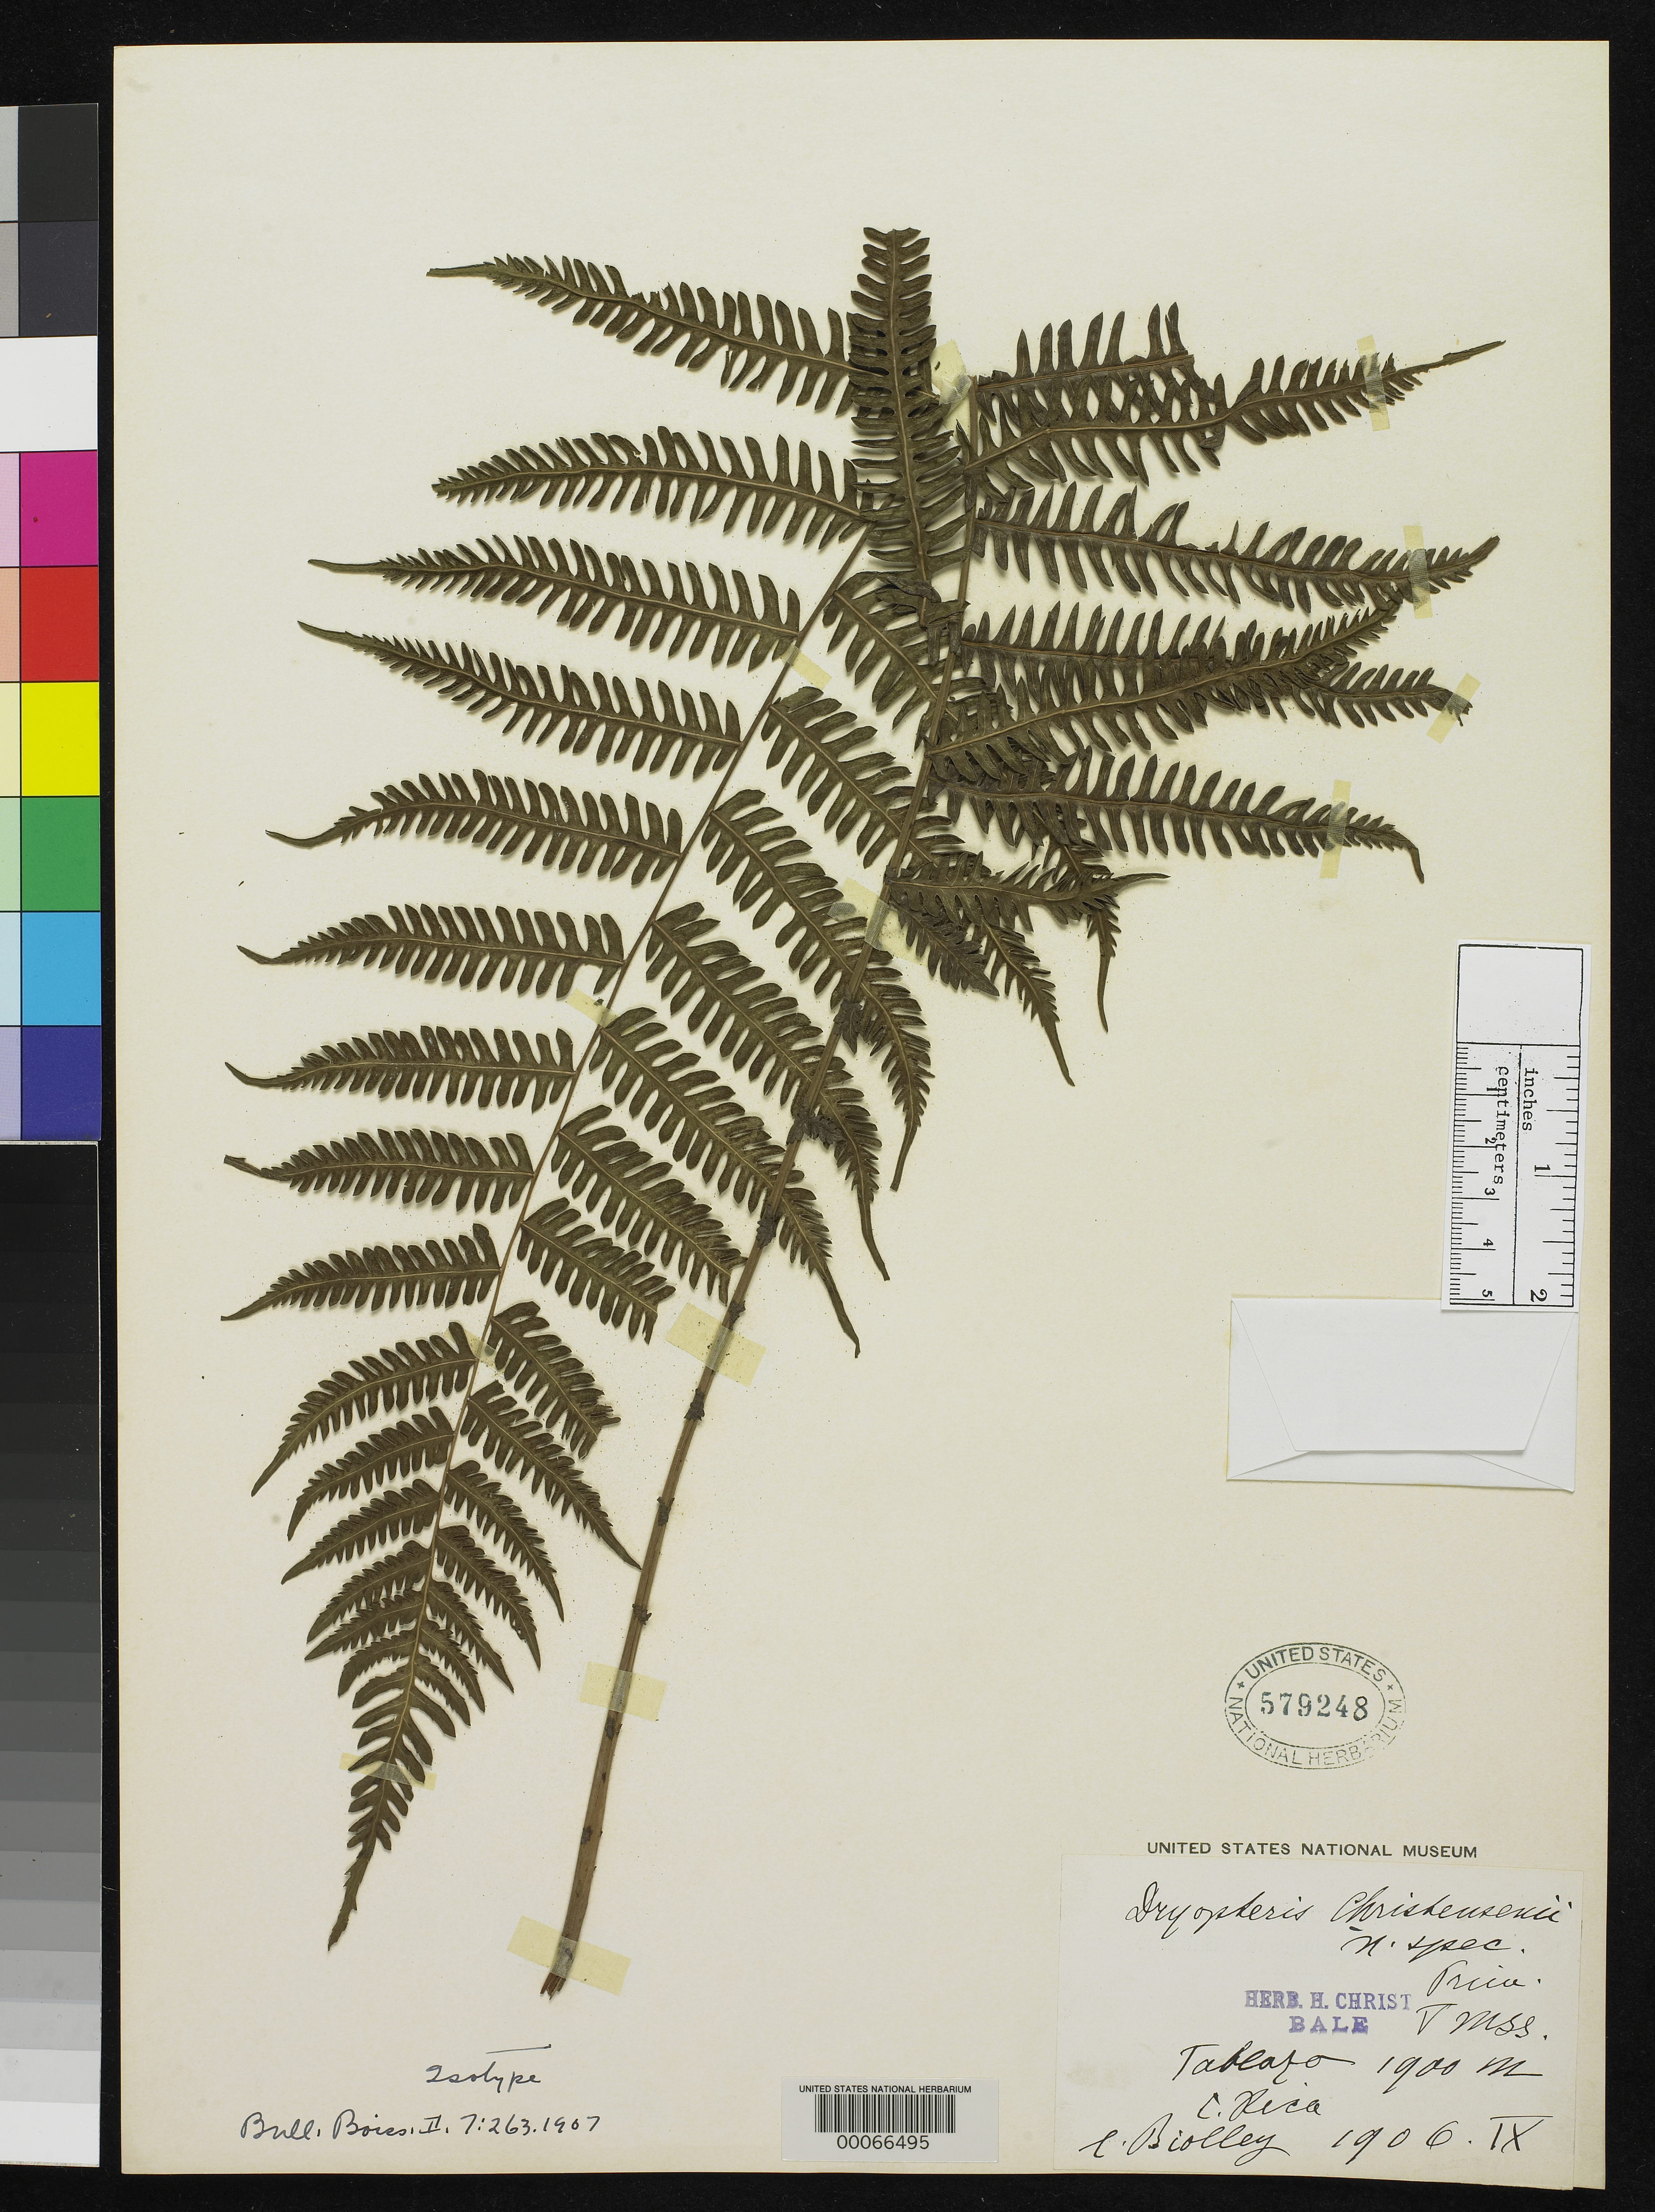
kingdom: Plantae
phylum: Tracheophyta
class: Polypodiopsida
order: Polypodiales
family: Dryopteridaceae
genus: Dryopteris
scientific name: Dryopteris christensenii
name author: Christ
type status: Type Collection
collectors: P. Biolley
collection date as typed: Sep 1906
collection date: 1906-09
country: Costa Rica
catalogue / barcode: US 579248